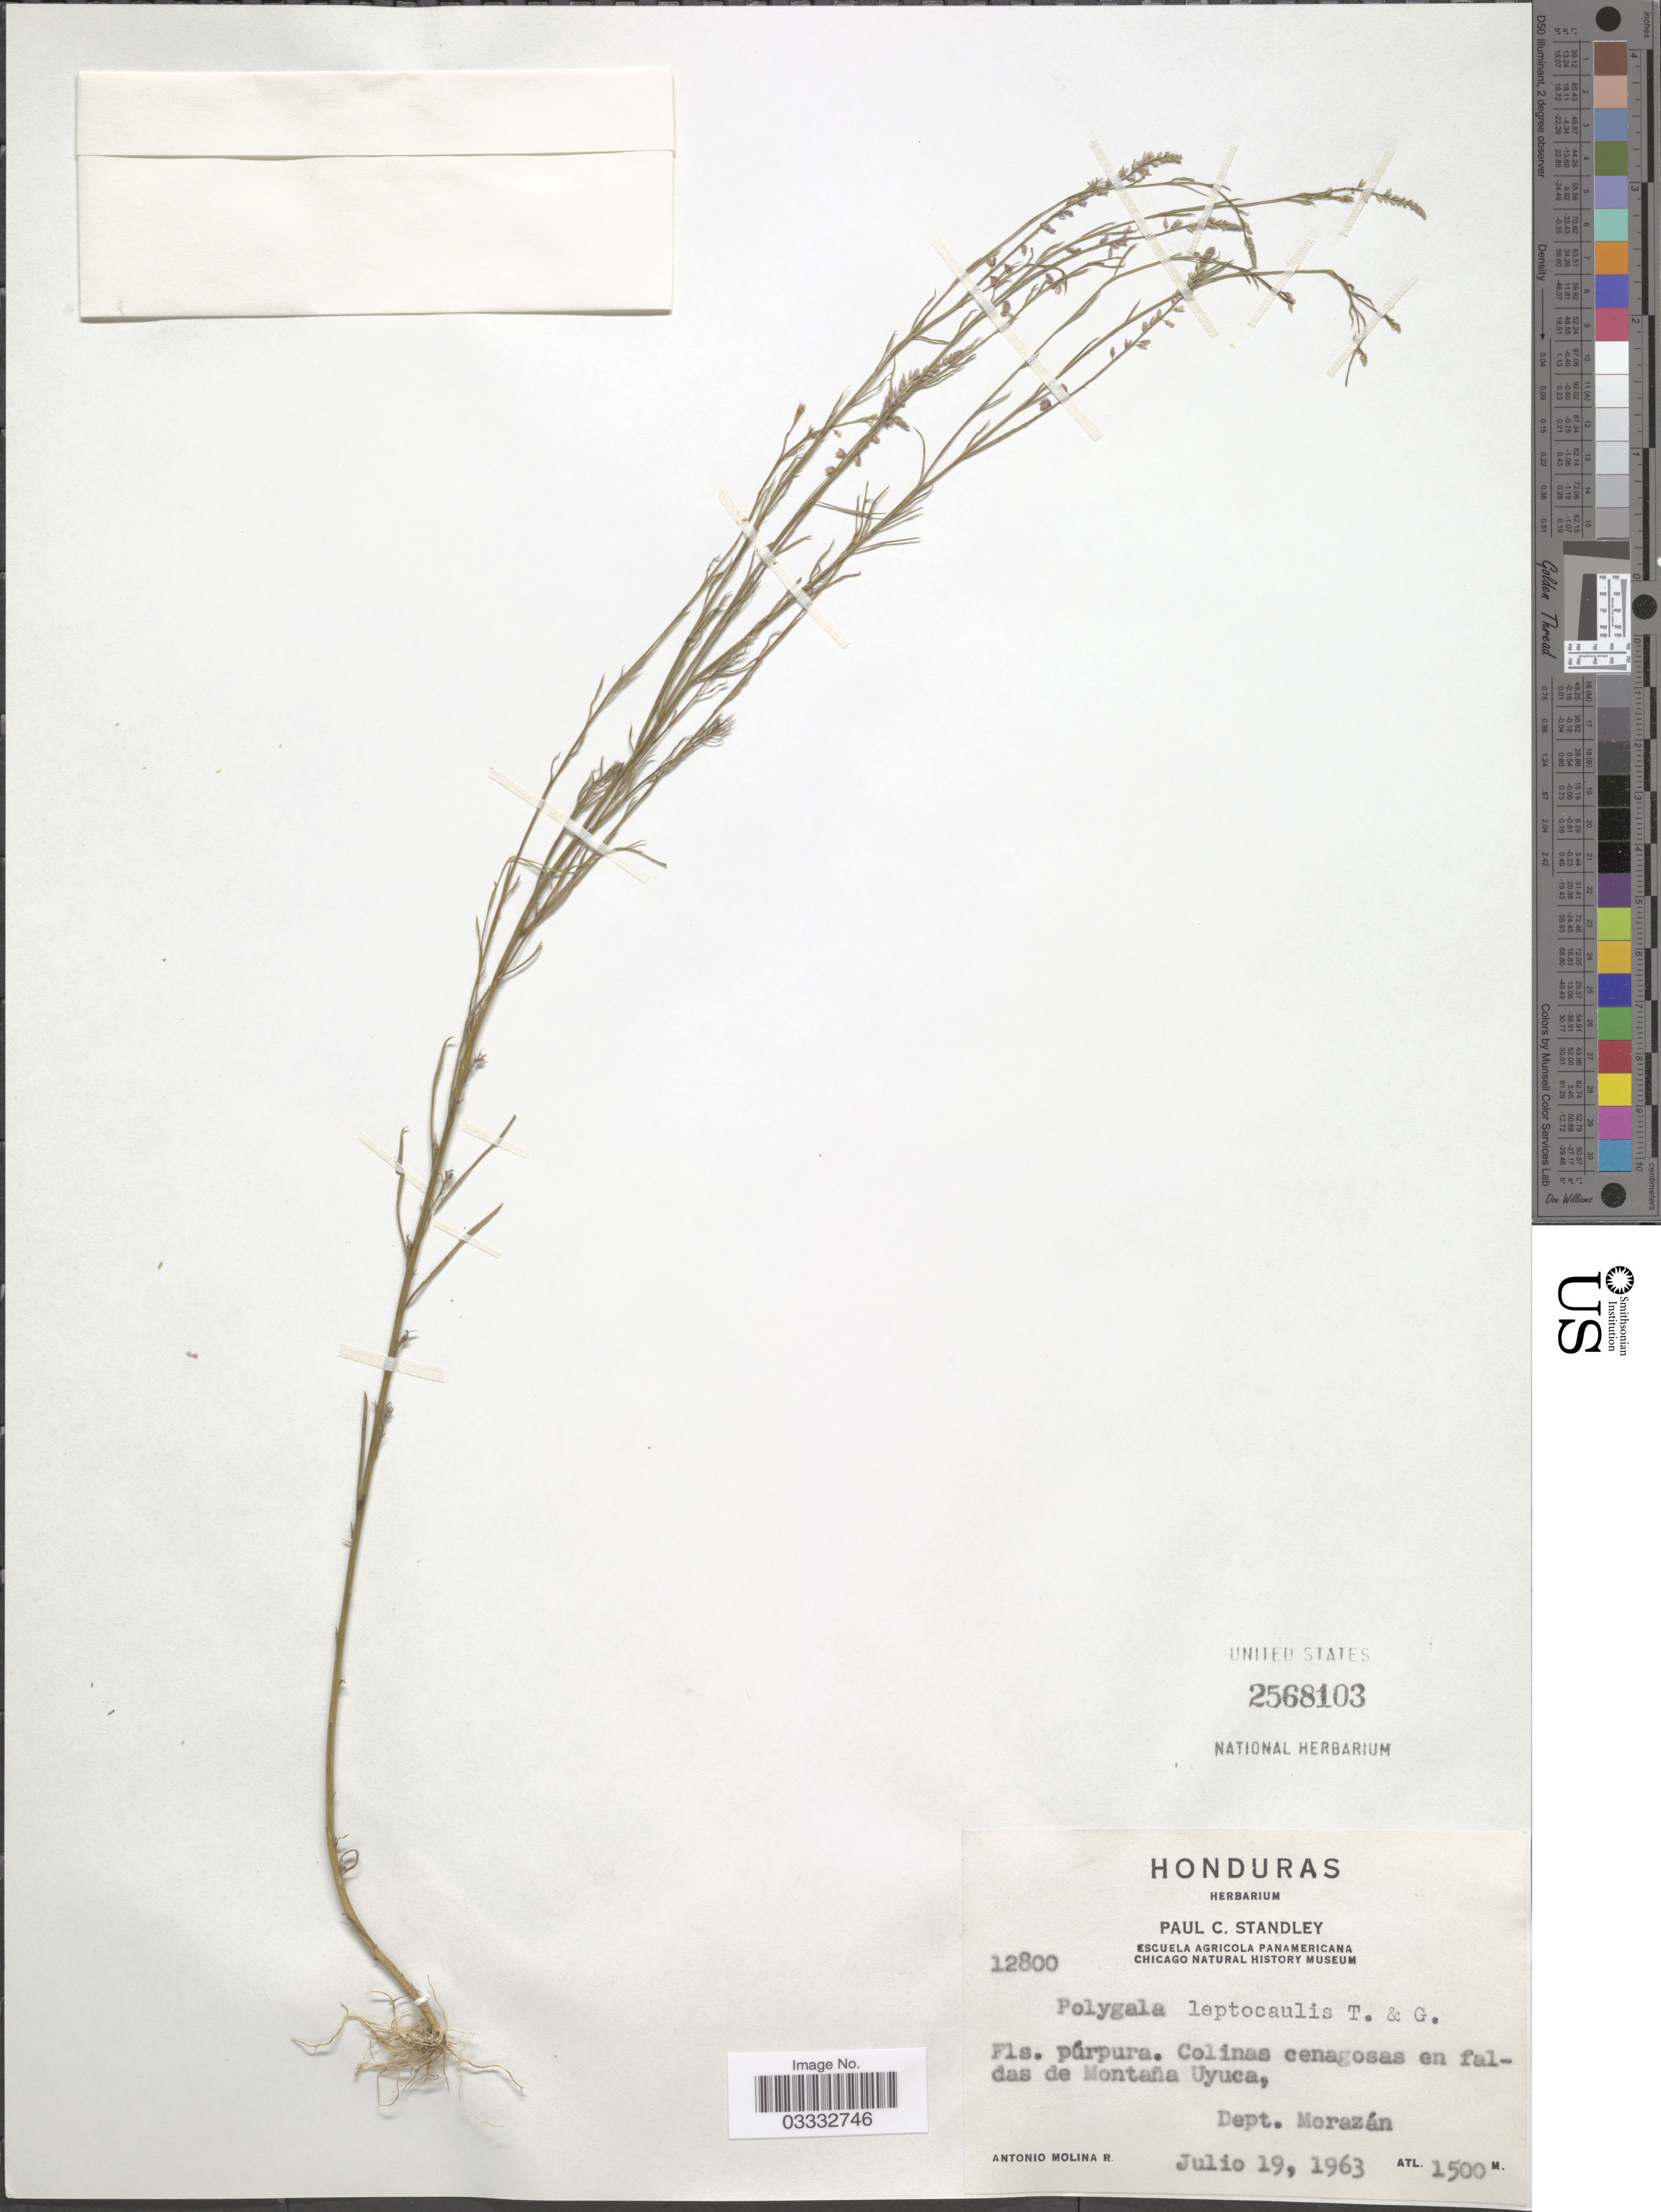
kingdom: Plantae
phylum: Tracheophyta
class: Magnoliopsida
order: Fabales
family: Polygalaceae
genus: Polygala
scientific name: Polygala leptocaulis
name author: Torr. & A. Gray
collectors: A. Molina R.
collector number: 12800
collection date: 1963-07-19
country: Honduras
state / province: Fco. Morazán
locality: En faldas de Montaña Uyuca, Dept. Morazán.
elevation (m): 1500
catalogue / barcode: US 2568103